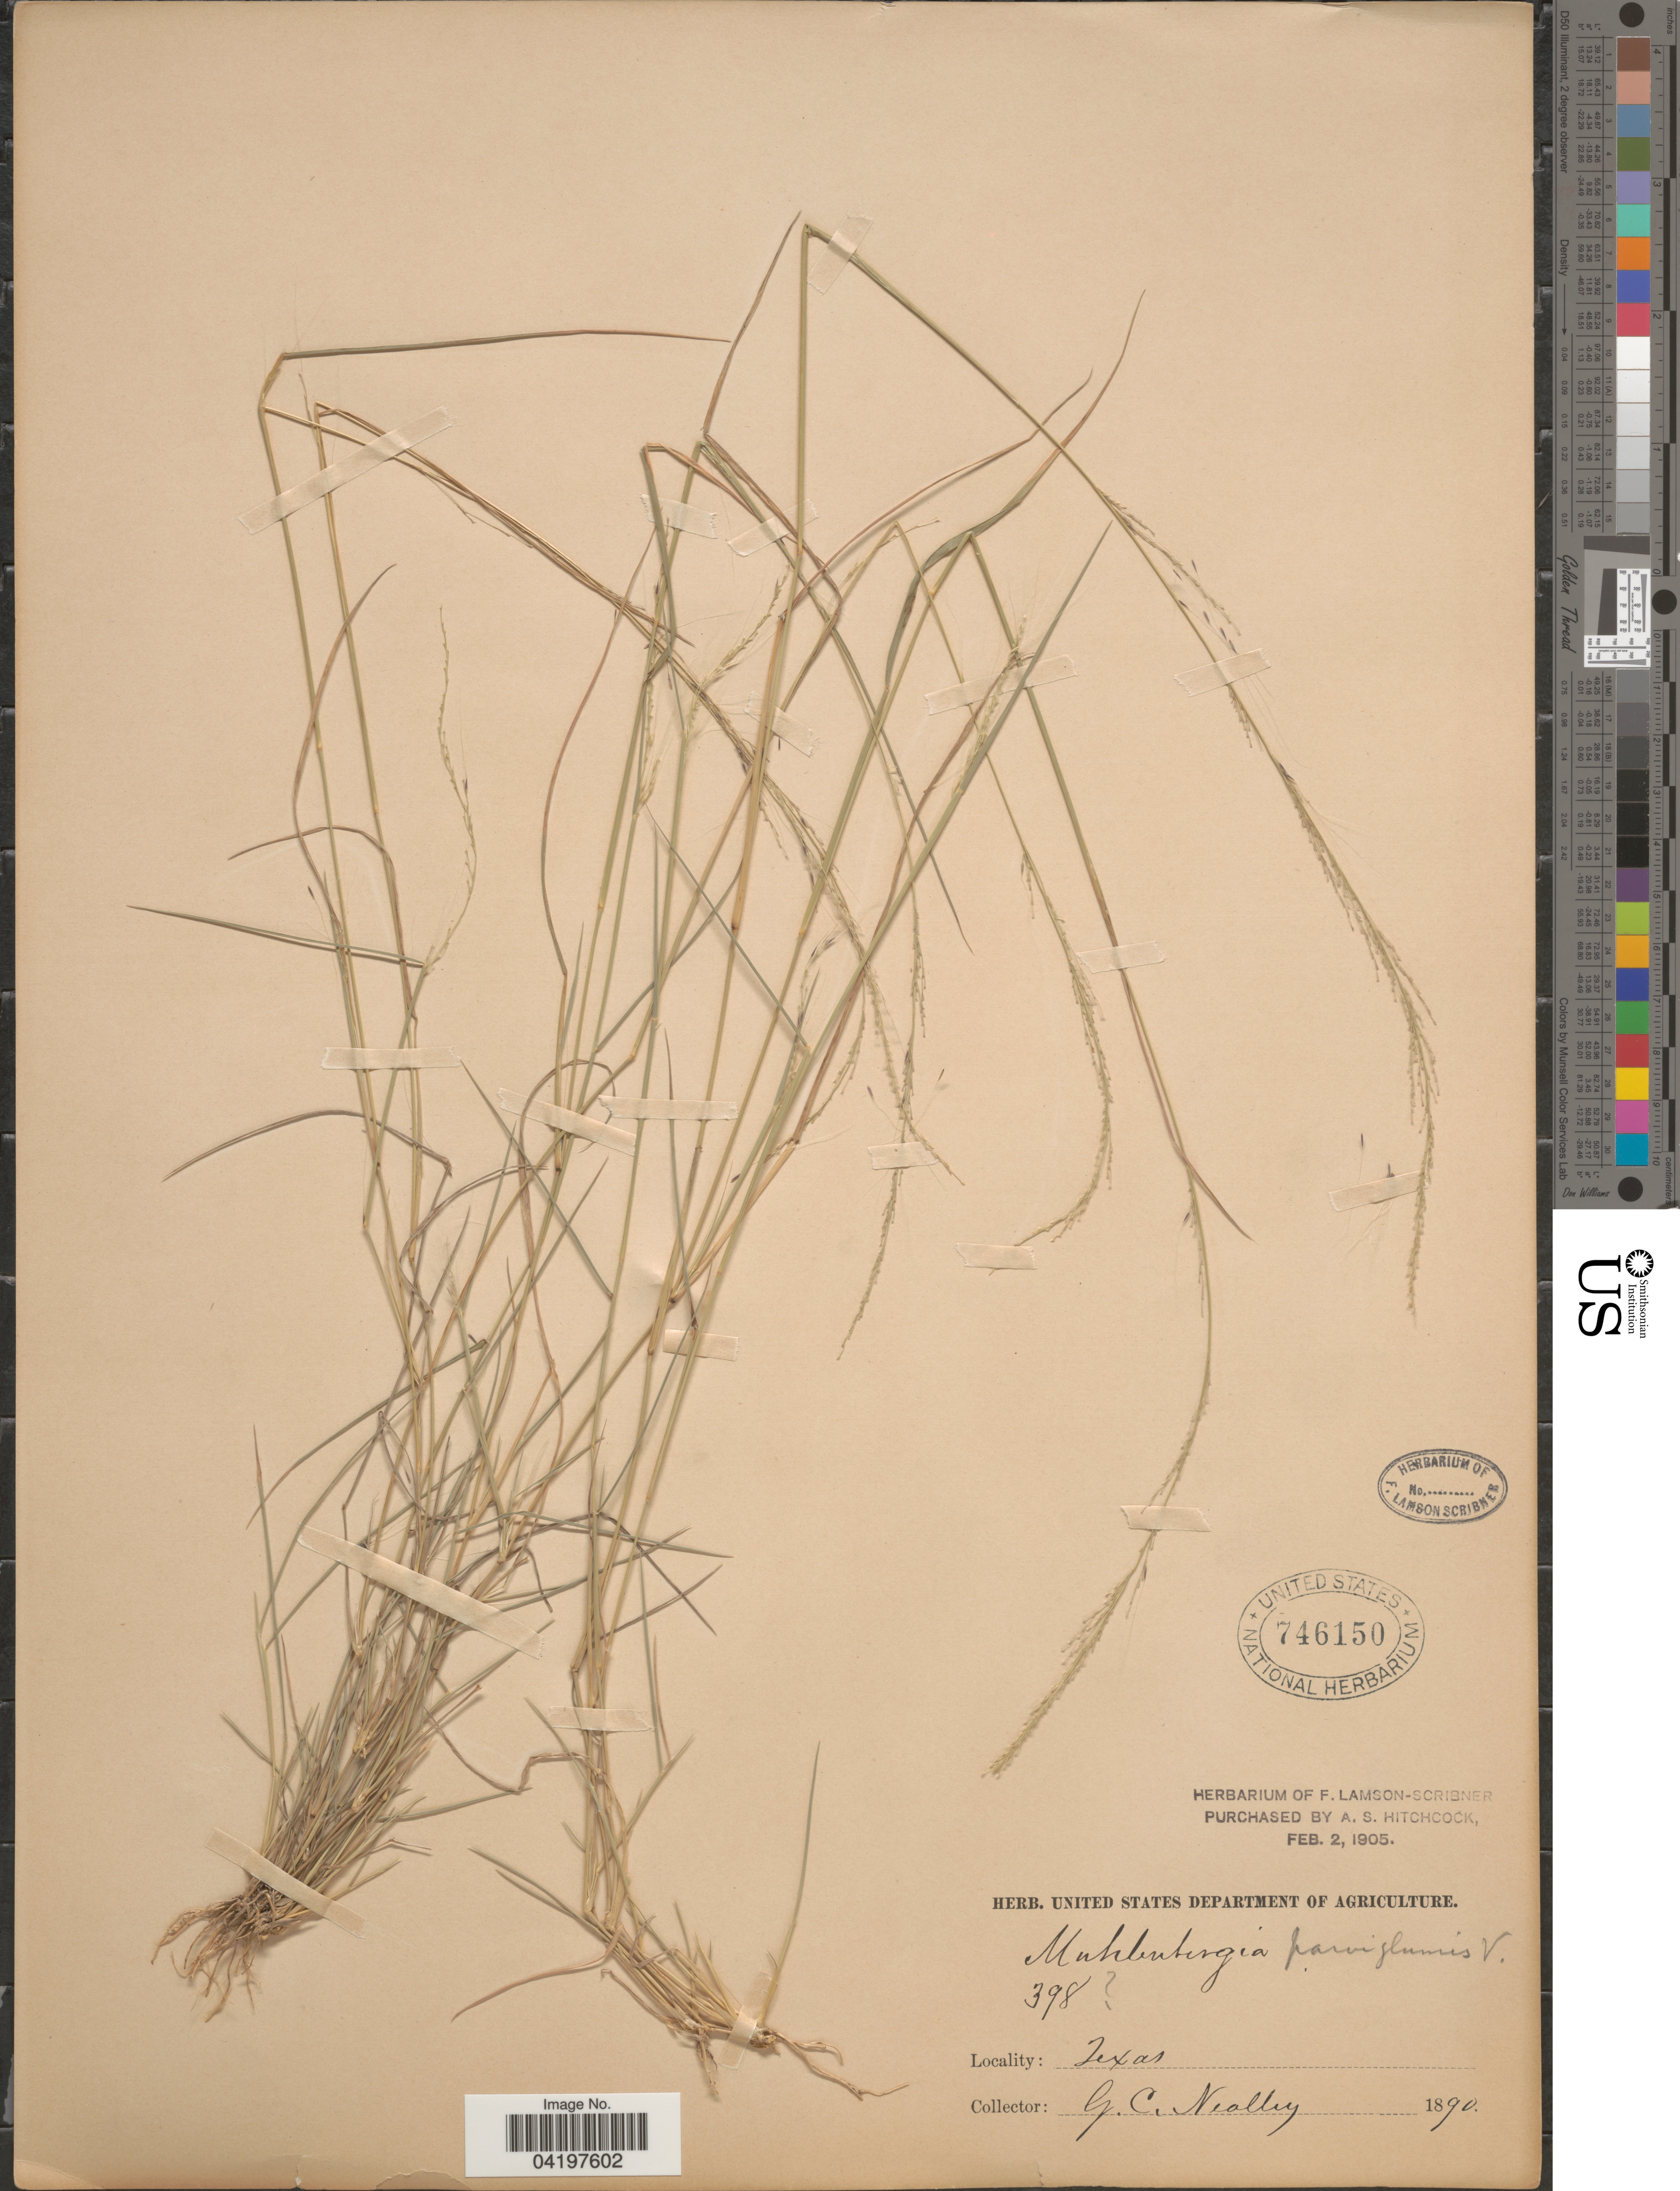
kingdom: Plantae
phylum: Tracheophyta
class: Liliopsida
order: Poales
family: Poaceae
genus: Muhlenbergia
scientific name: Muhlenbergia spiciformis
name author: Trin.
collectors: G. C. Nealley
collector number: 398?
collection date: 1890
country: United States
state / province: Texas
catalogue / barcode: US 746150